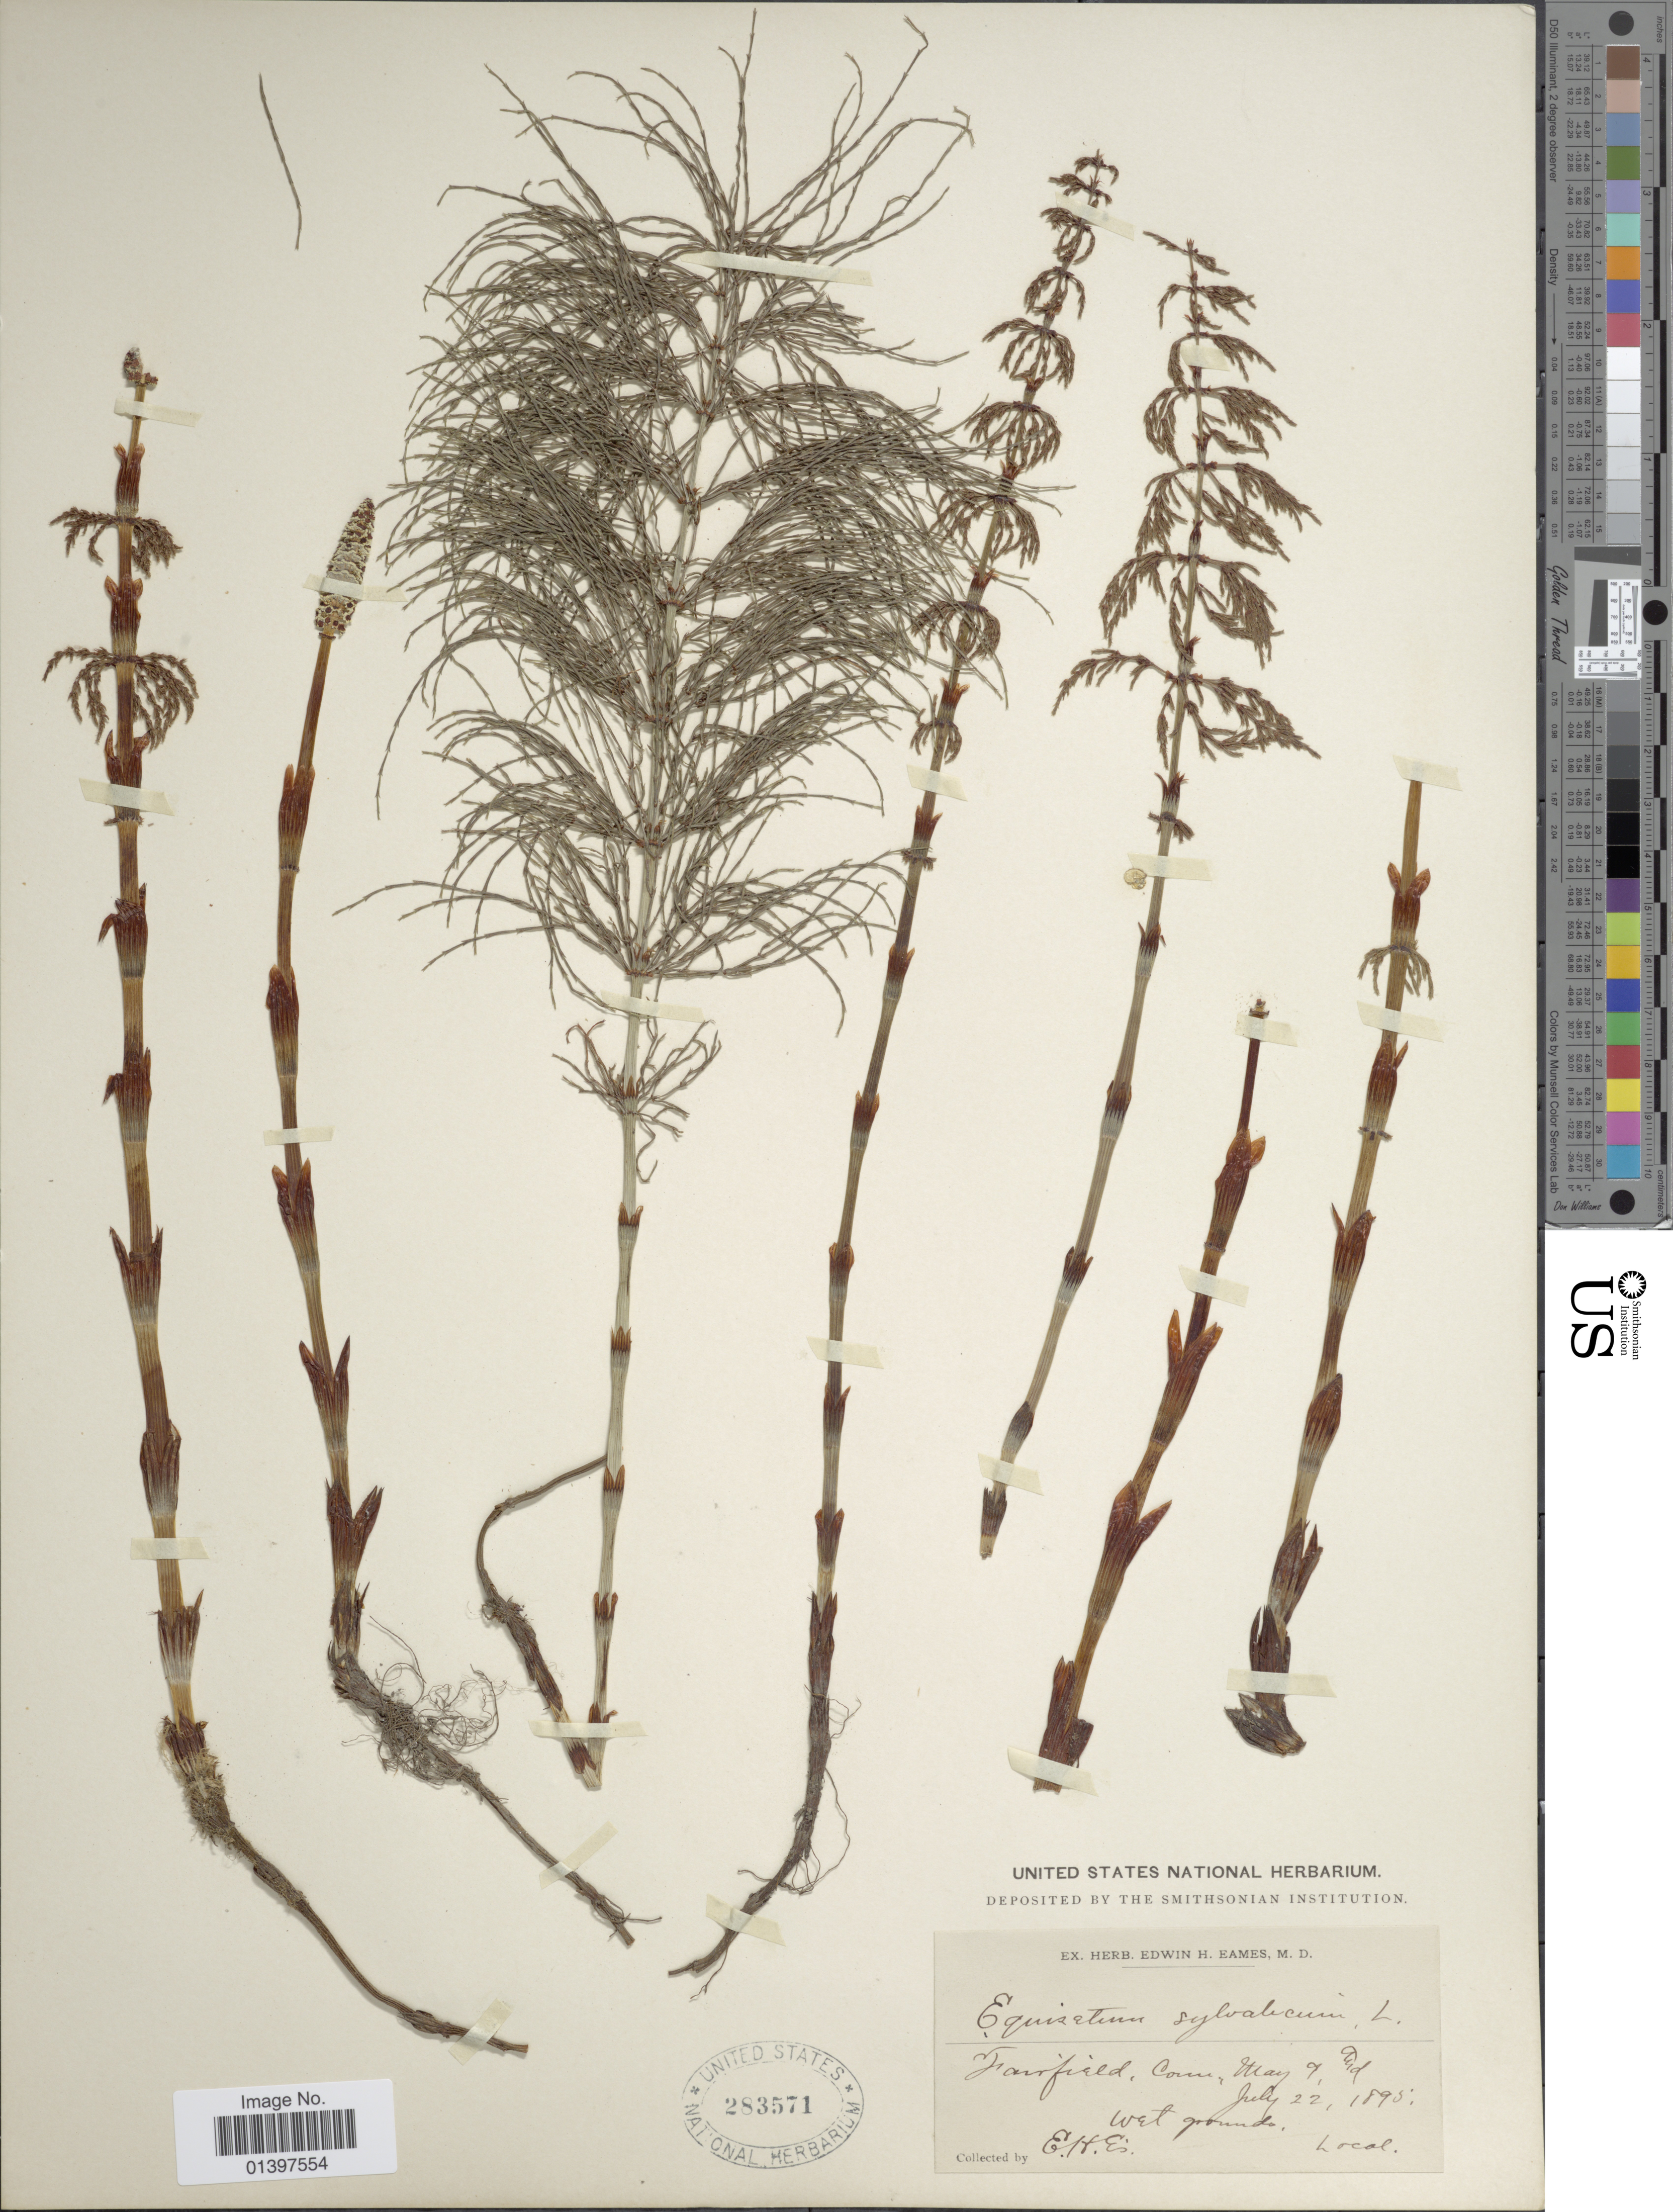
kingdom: Plantae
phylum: Tracheophyta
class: Polypodiopsida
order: Equisetales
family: Equisetaceae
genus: Equisetum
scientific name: Equisetum sylvaticum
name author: L.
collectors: E. H. Eames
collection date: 1895-05-09/1895-07-22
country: United States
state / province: Connecticut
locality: Fairfield, Conn,wet grounds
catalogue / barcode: US 283571